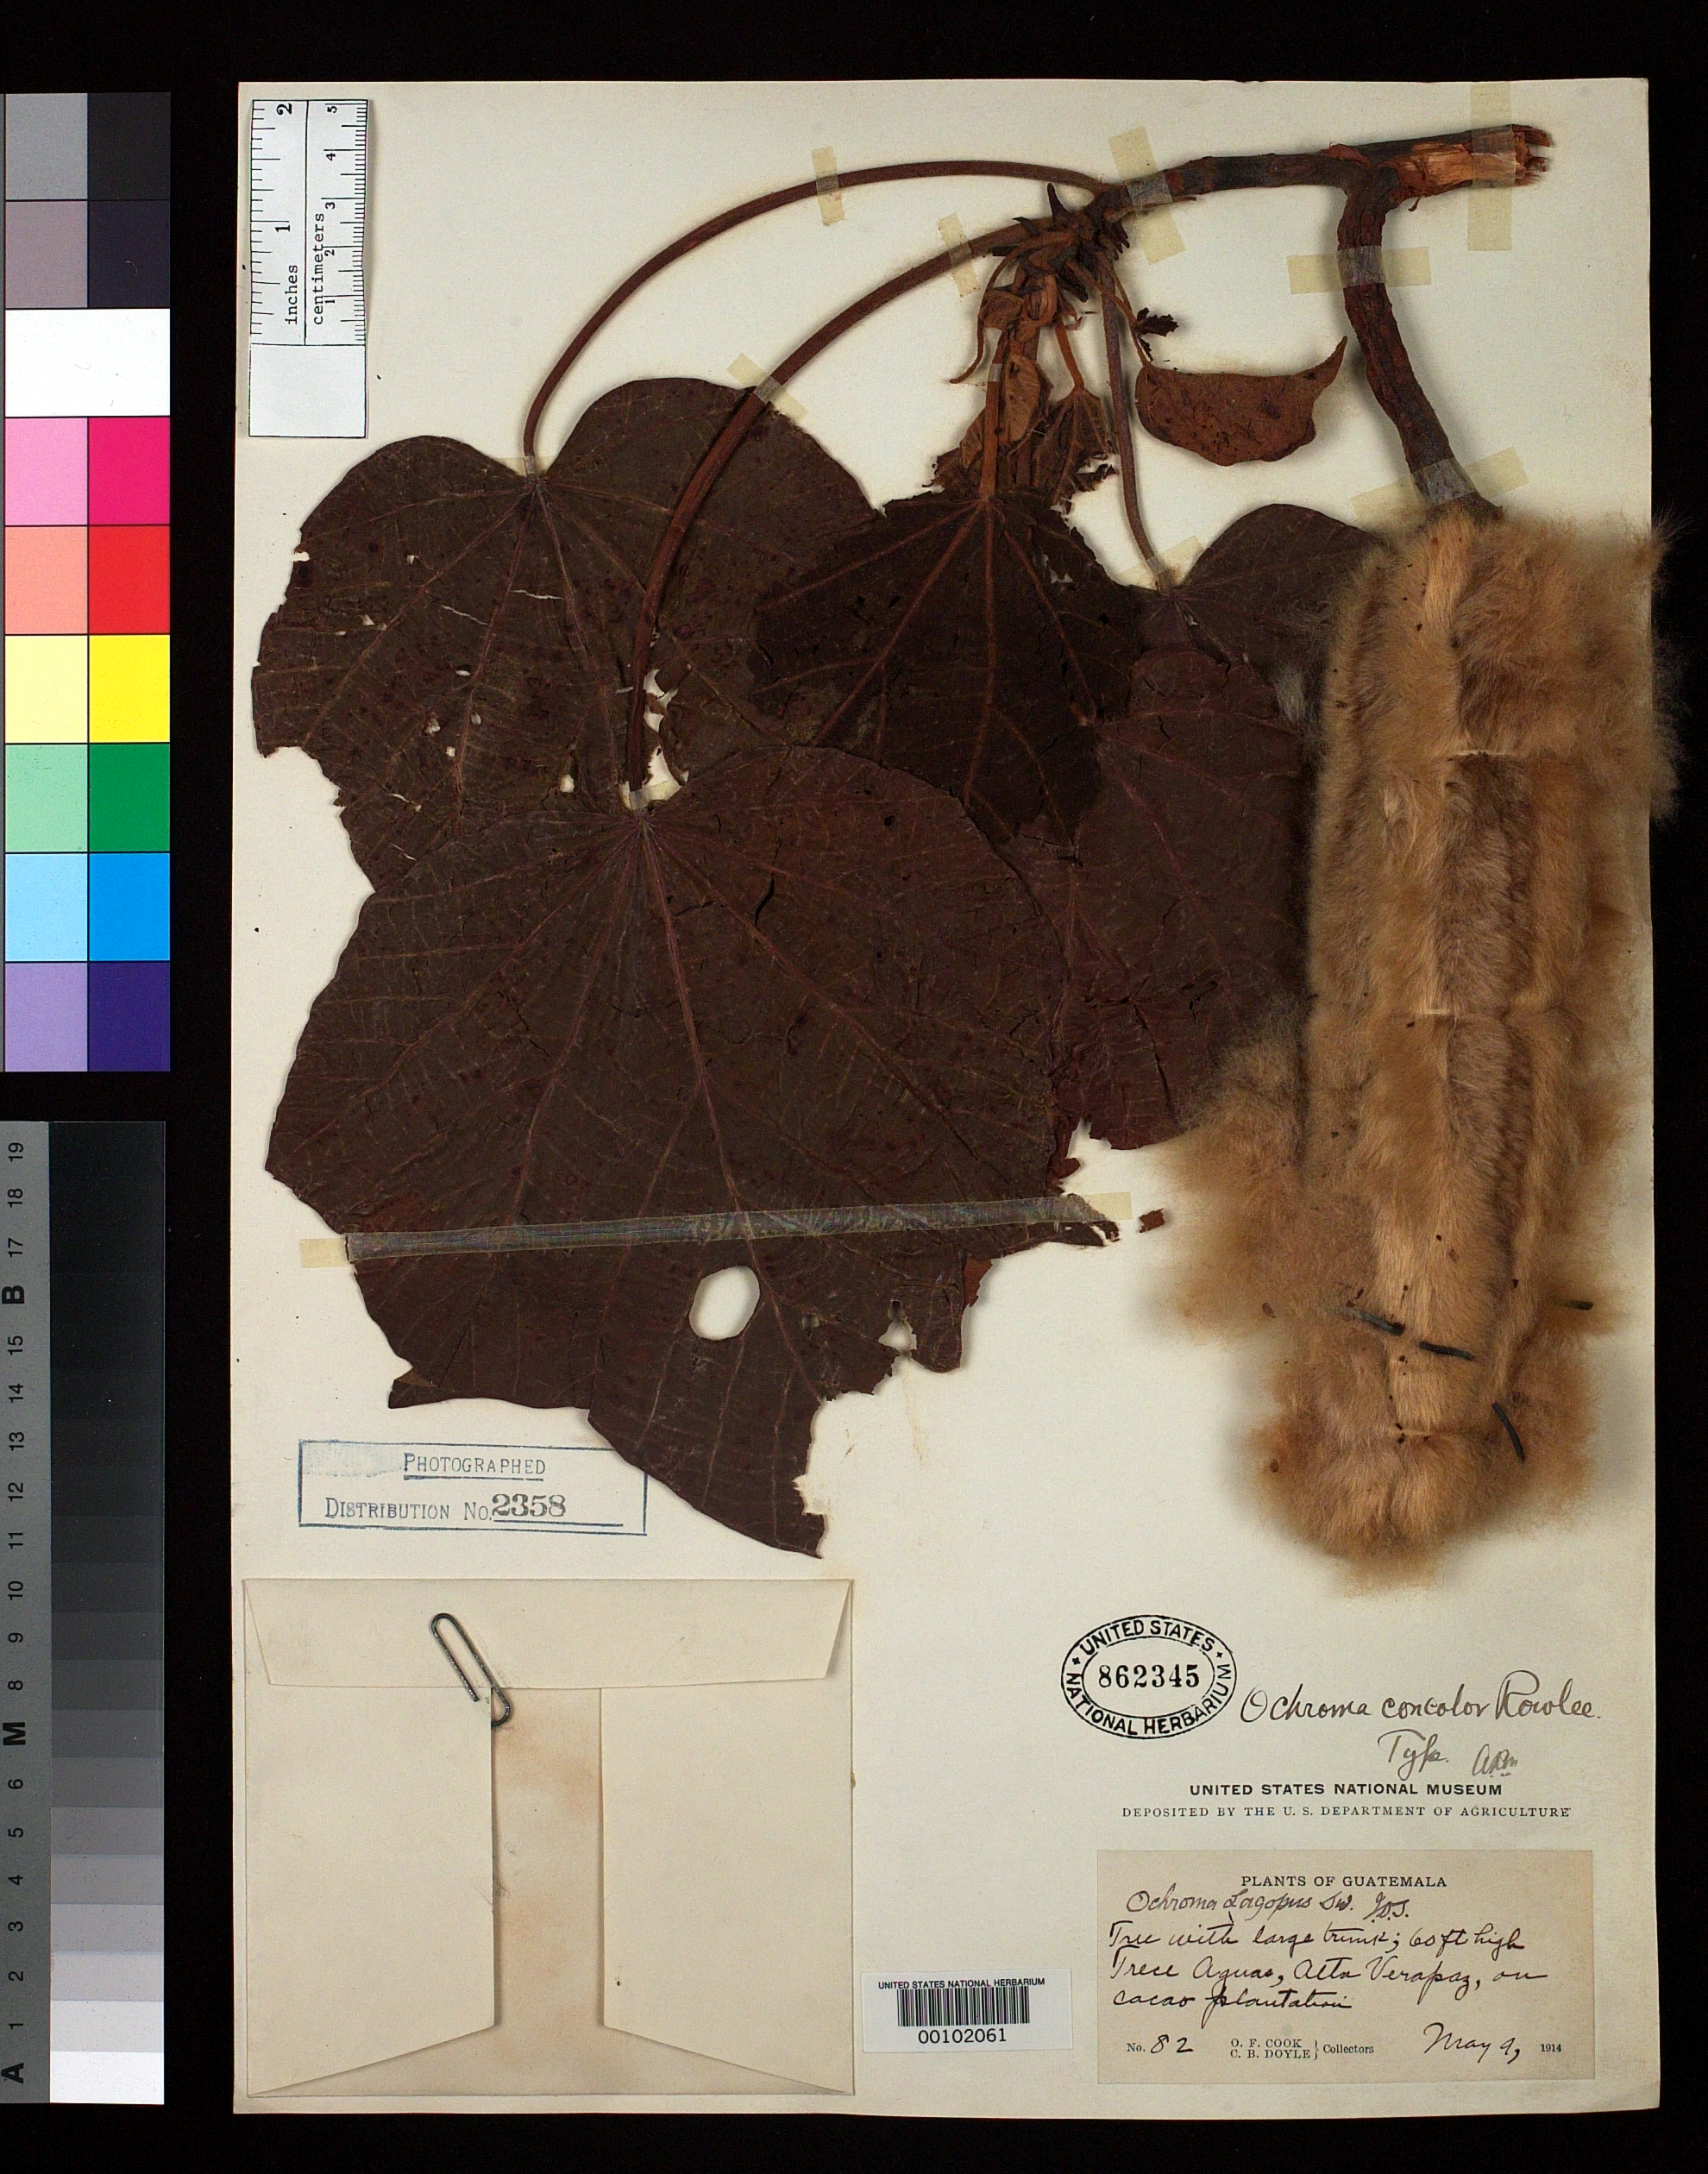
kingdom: Plantae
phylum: Tracheophyta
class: Magnoliopsida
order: Malvales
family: Malvaceae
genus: Ochroma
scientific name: Ochroma concolor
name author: Rowlee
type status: Holotype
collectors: O. F. Cook & C. Doyle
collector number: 82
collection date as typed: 09 May 1914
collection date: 1914-05-09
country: Guatemala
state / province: Alta Verapaz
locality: Trece Aguas.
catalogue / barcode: US 862345